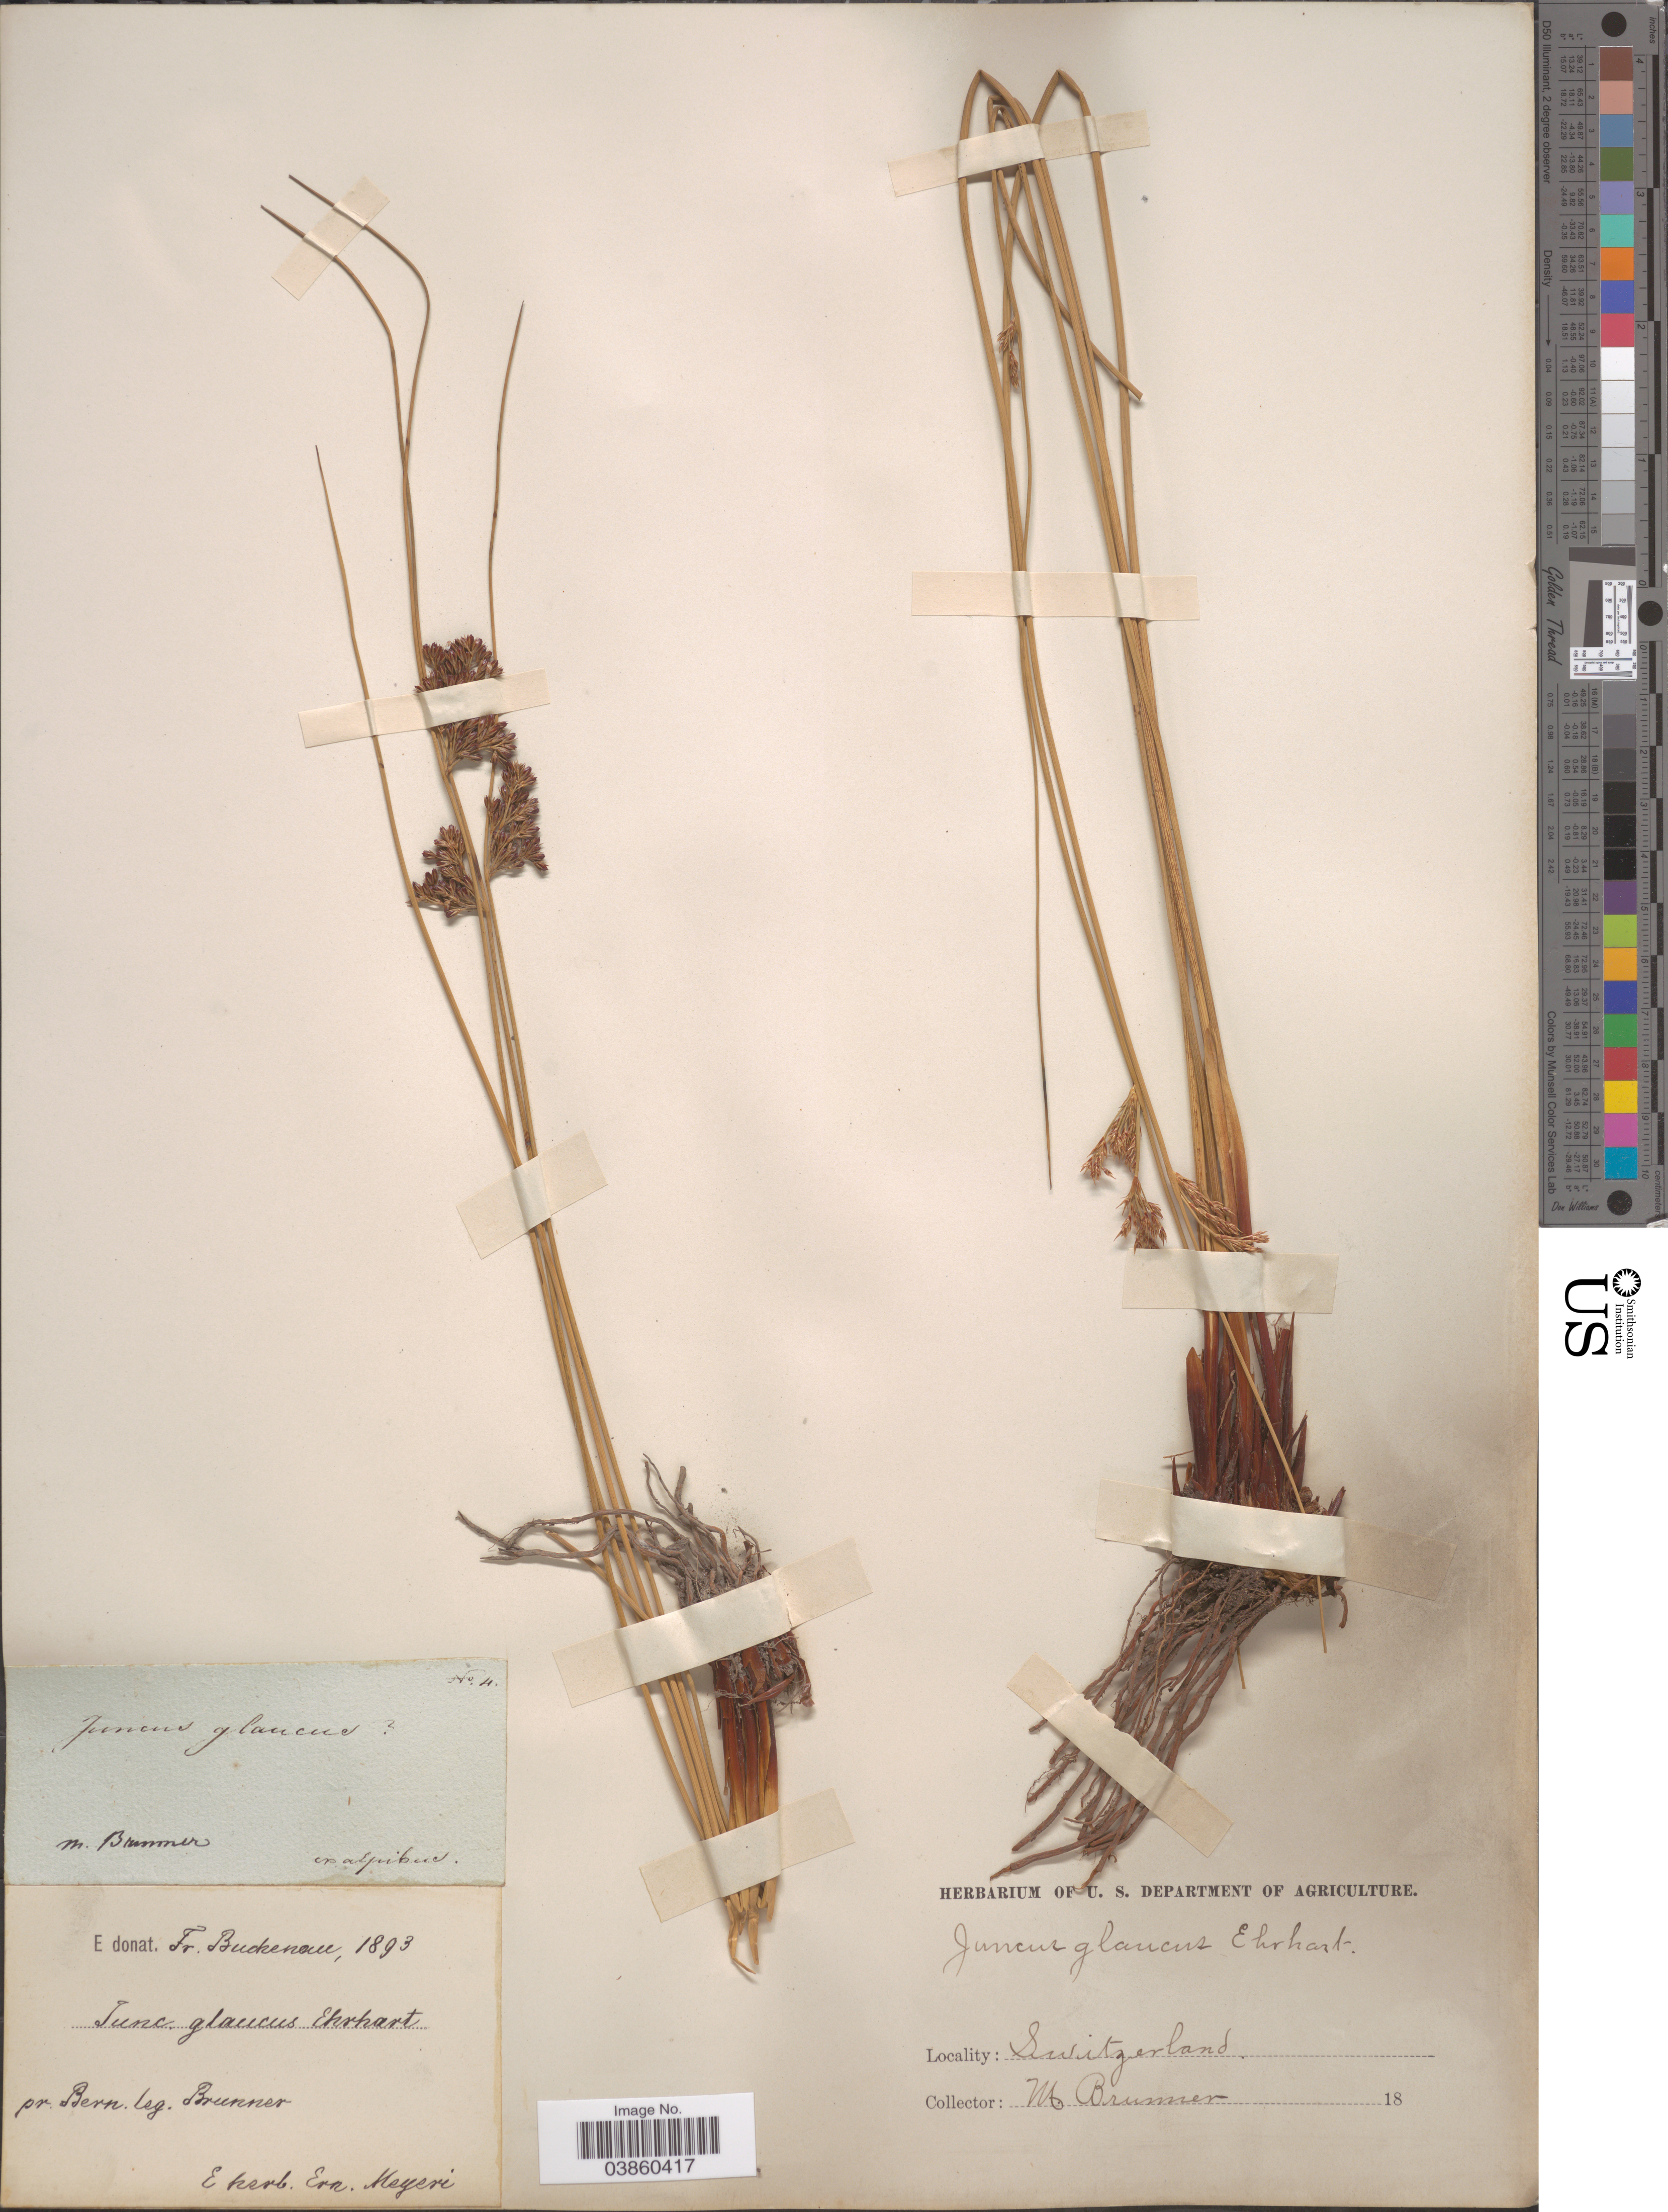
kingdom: Plantae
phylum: Tracheophyta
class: Liliopsida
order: Poales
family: Juncaceae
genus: Juncus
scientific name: Juncus glaucus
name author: Ehrh.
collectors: M. Brunner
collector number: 4?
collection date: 1893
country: Switzerland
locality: Pr. Bern.